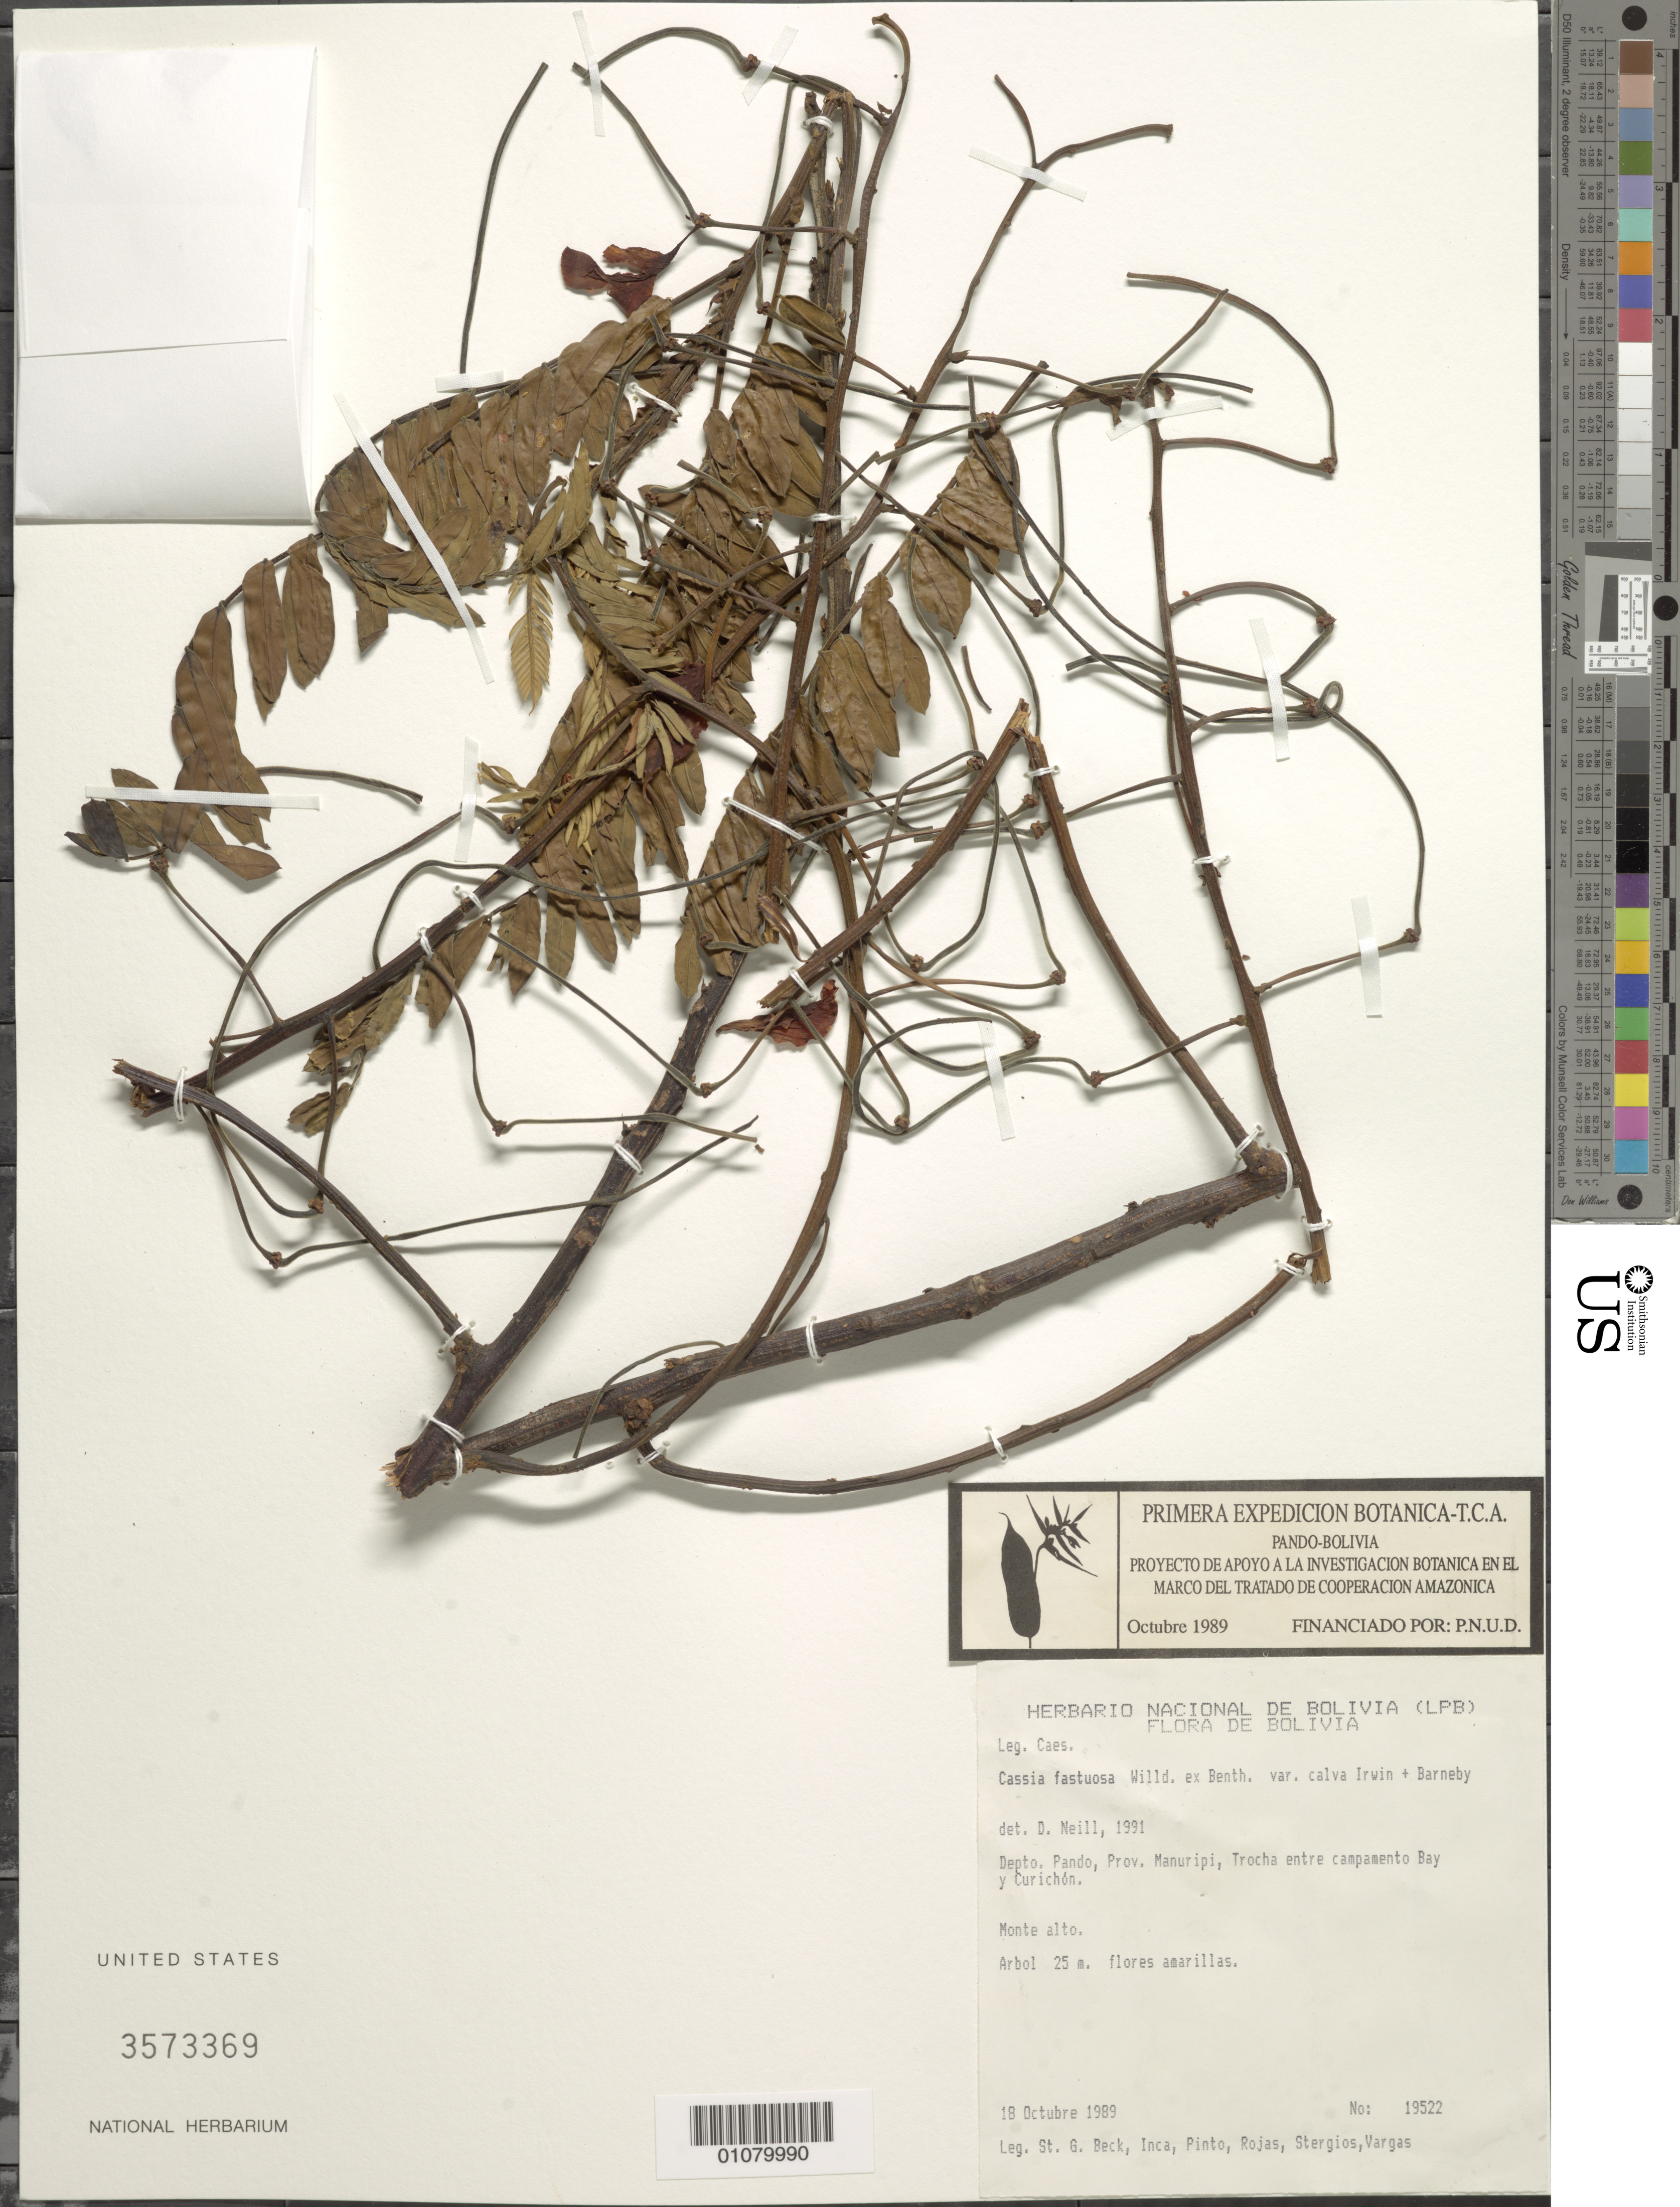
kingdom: Plantae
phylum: Tracheophyta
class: Magnoliopsida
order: Fabales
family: Fabaceae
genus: Cassia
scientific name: Cassia fastuosa var. calva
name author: H.S. Irwin & Barneby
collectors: S. G. Beck, J. Inca, Pinto, --, Rojas, --, B. G. Stergios & Vargas, --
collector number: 19522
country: Bolivia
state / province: Pando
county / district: Manuripi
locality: Trocha between Campamento Bay and Curichon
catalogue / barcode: US 3573369